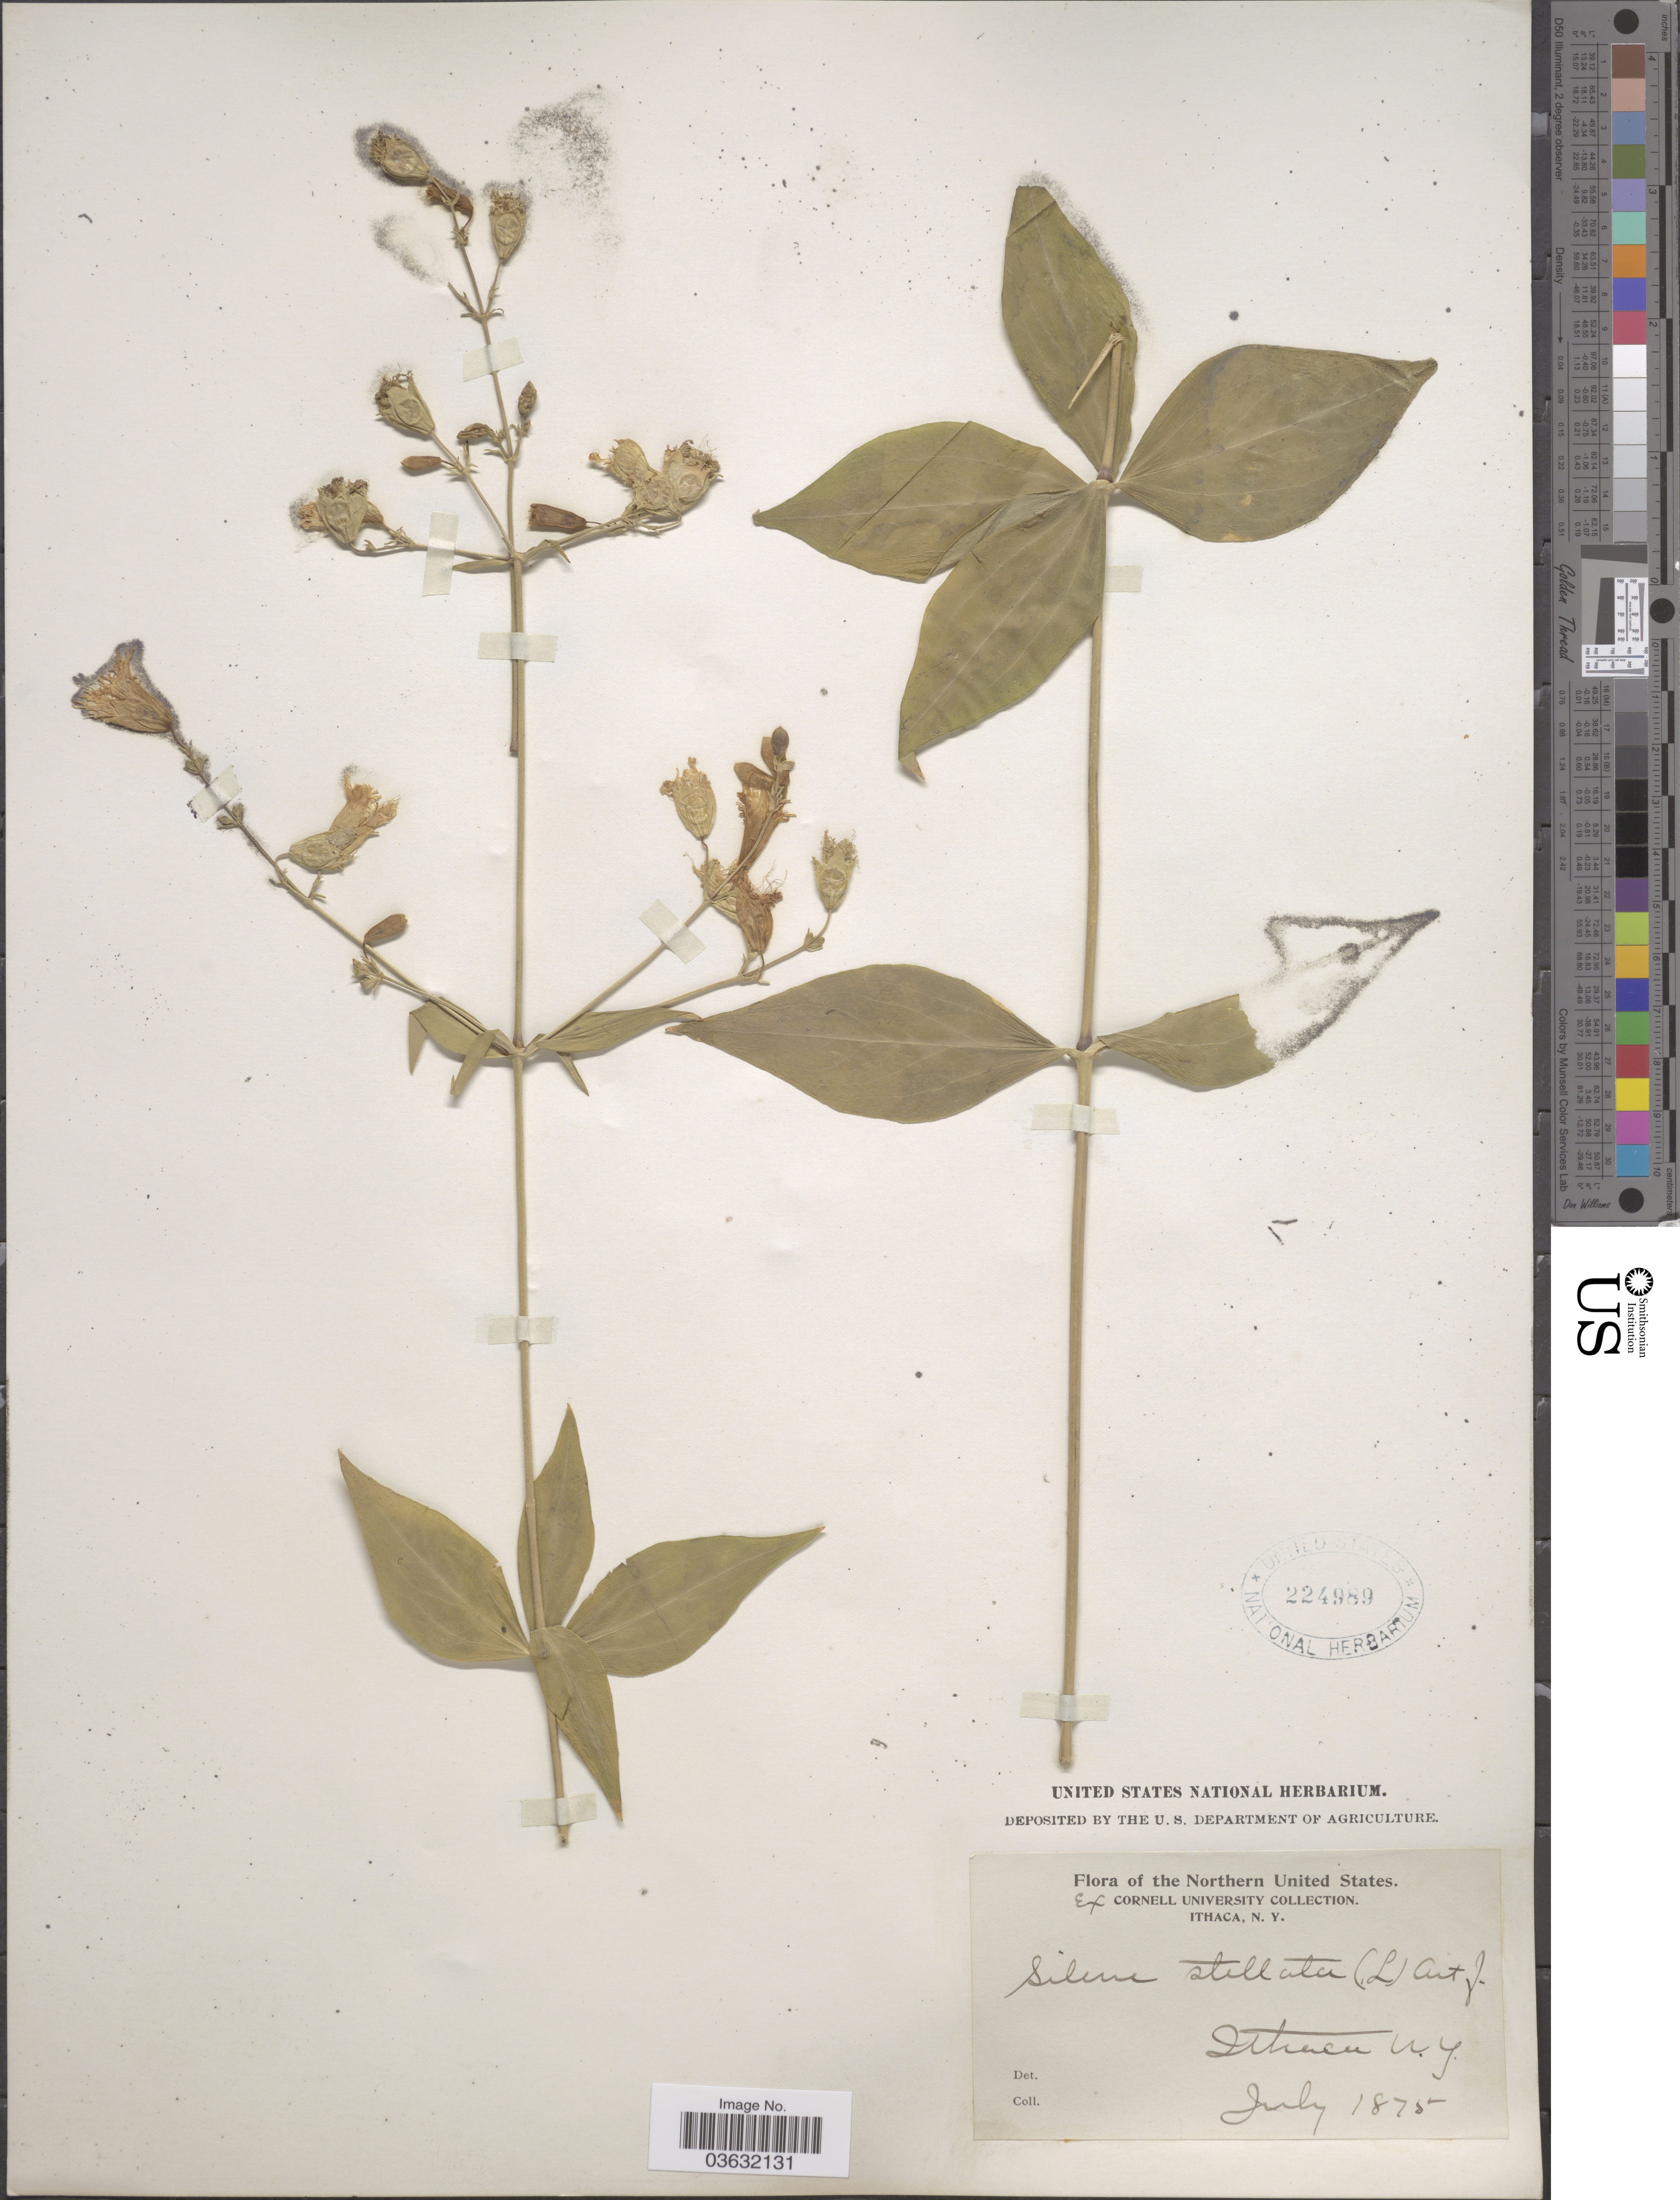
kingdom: Plantae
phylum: Tracheophyta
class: Magnoliopsida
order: Caryophyllales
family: Caryophyllaceae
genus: Silene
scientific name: Silene stellata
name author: (L.) Coyte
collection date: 1875-07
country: United States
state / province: New York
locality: Northern United States. Ithaca.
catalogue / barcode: US 224989